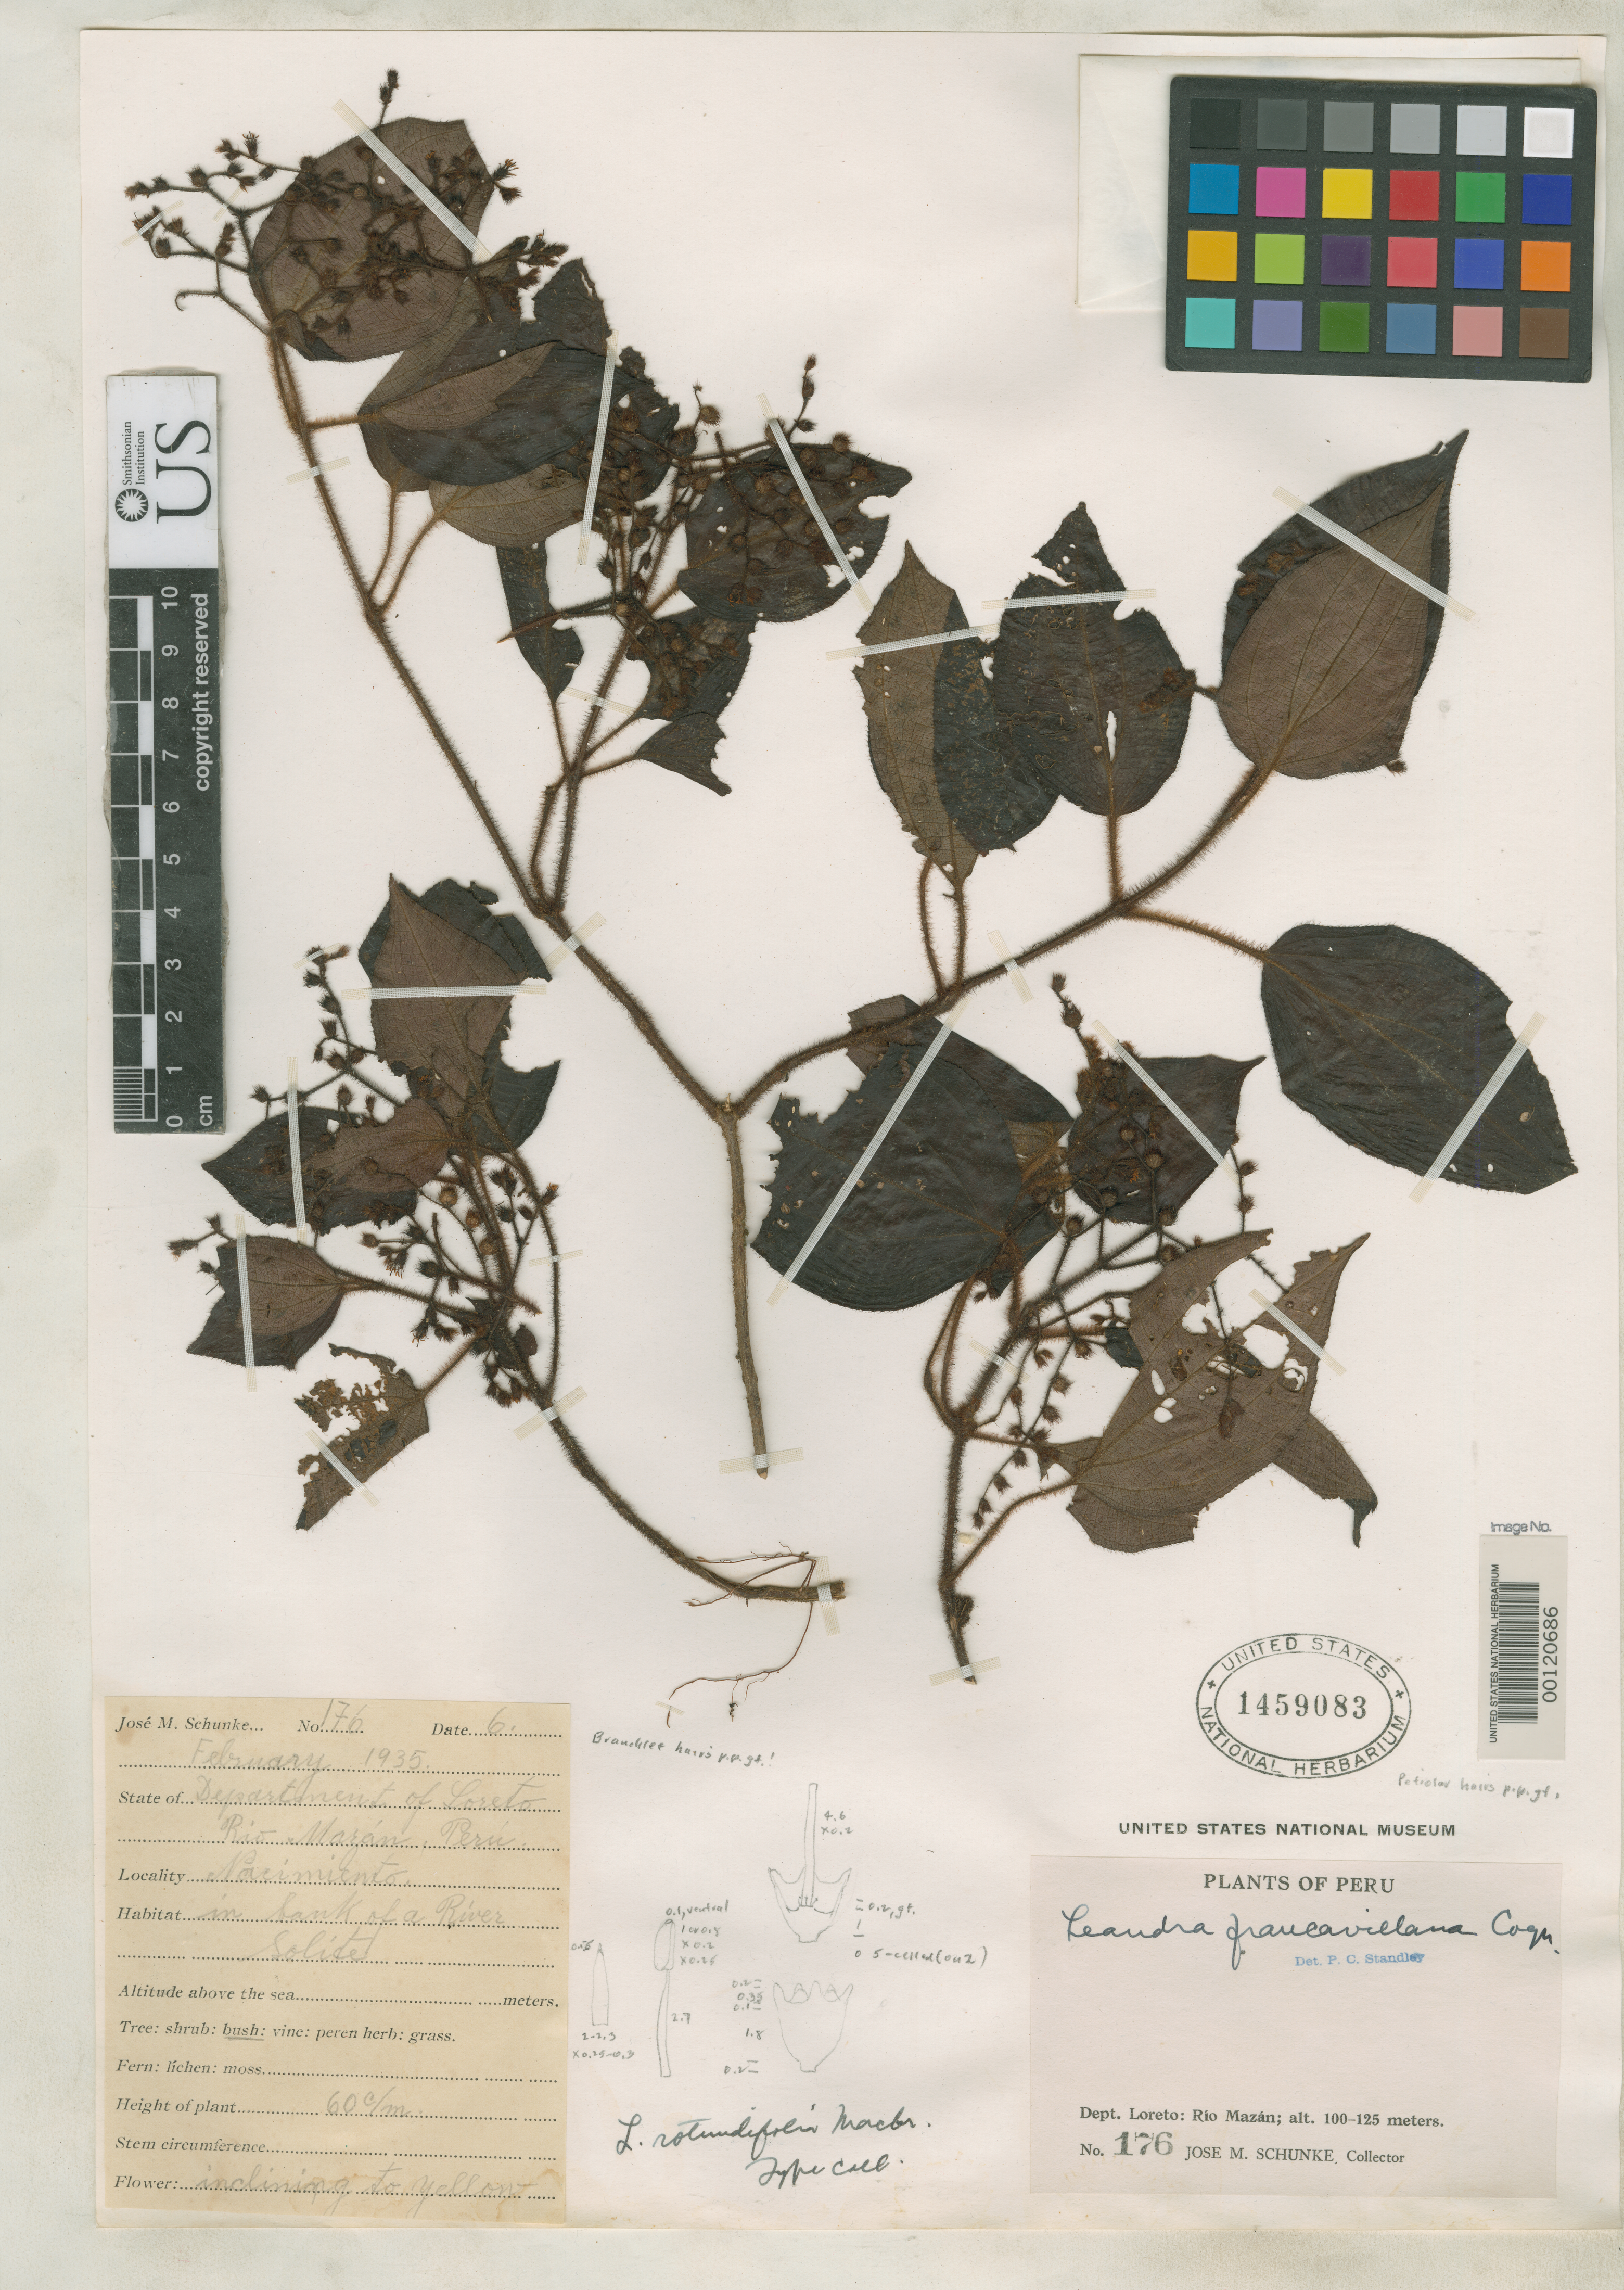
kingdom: Plantae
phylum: Tracheophyta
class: Magnoliopsida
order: Myrtales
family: Melastomataceae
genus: Leandra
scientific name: Leandra rotundifolia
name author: J.F. Macbr.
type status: Isotype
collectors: J. M. Schunke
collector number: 176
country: Peru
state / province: Loreto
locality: Nacimiento, Río Mazán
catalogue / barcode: US 1459083